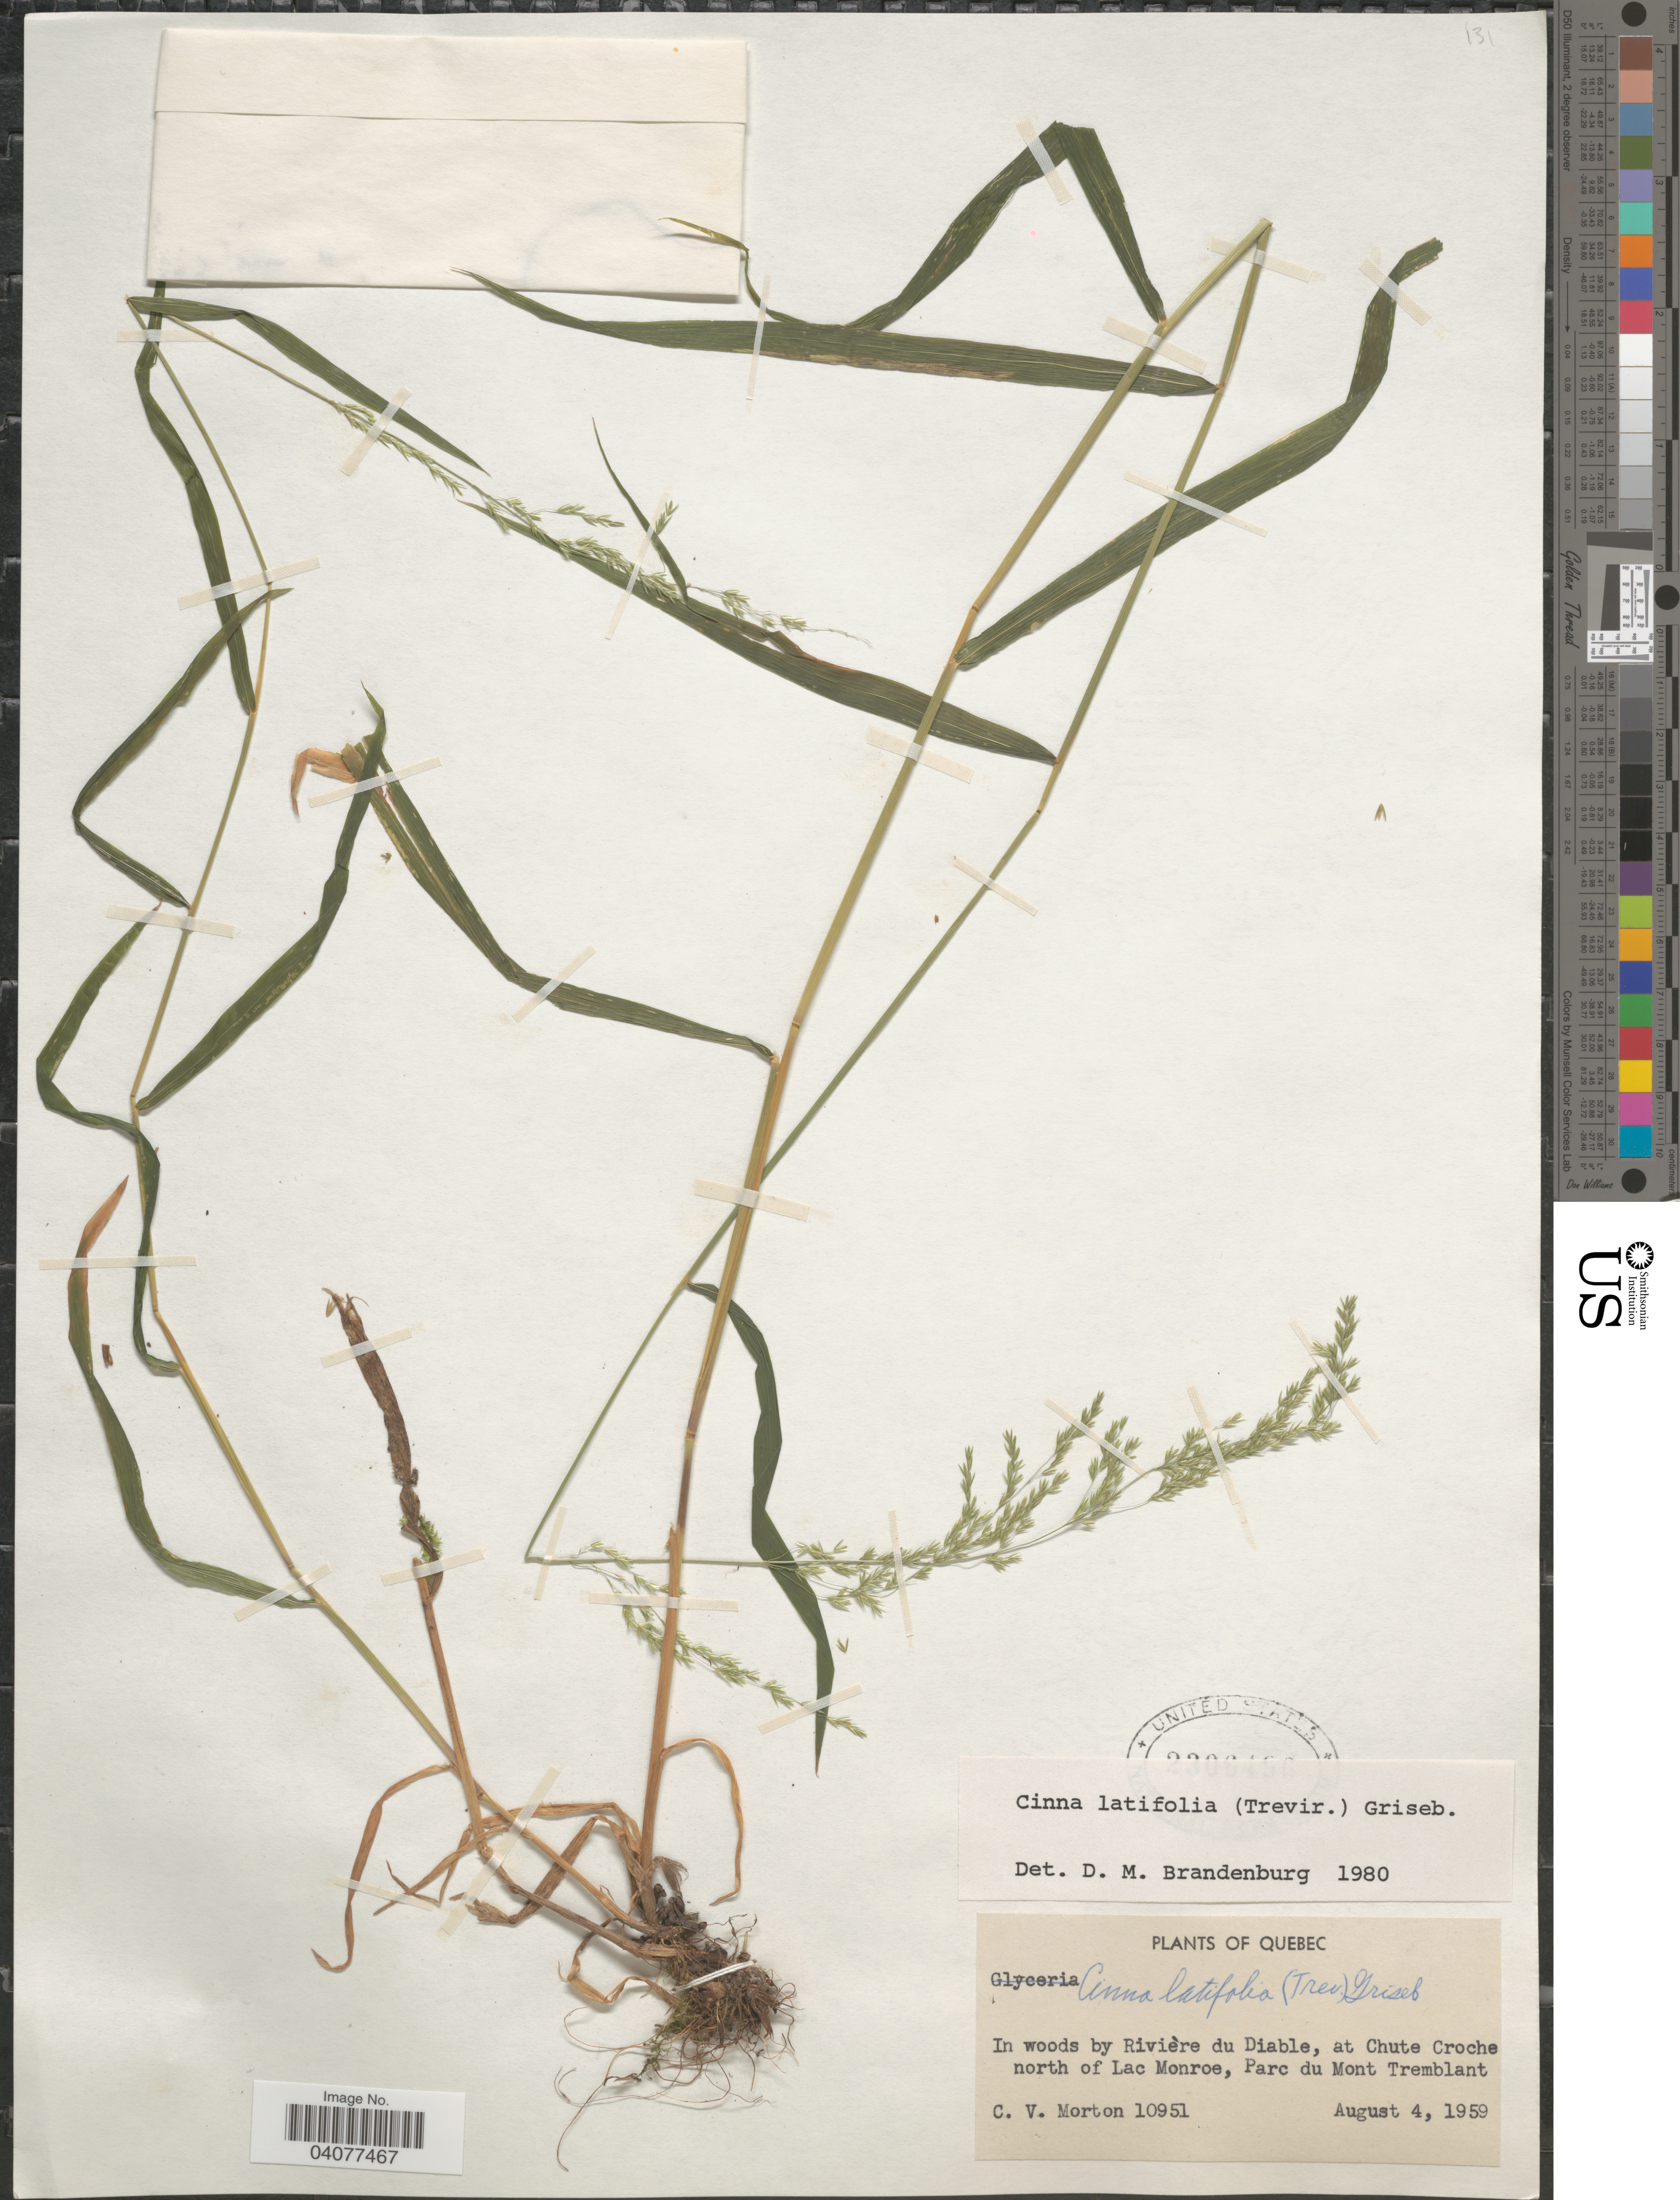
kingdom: Plantae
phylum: Tracheophyta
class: Liliopsida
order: Poales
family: Poaceae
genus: Cinna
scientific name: Cinna latifolia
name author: (Trevir. ex Goeppert) Griseb.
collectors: C. V. Morton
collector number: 10951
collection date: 1959-08-04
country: Canada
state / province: Quebec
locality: In woods by Rivière du Diable, at Chute Croche north of Lac Monroe, Parc du Mont Tremblant.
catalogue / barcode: US 2306496